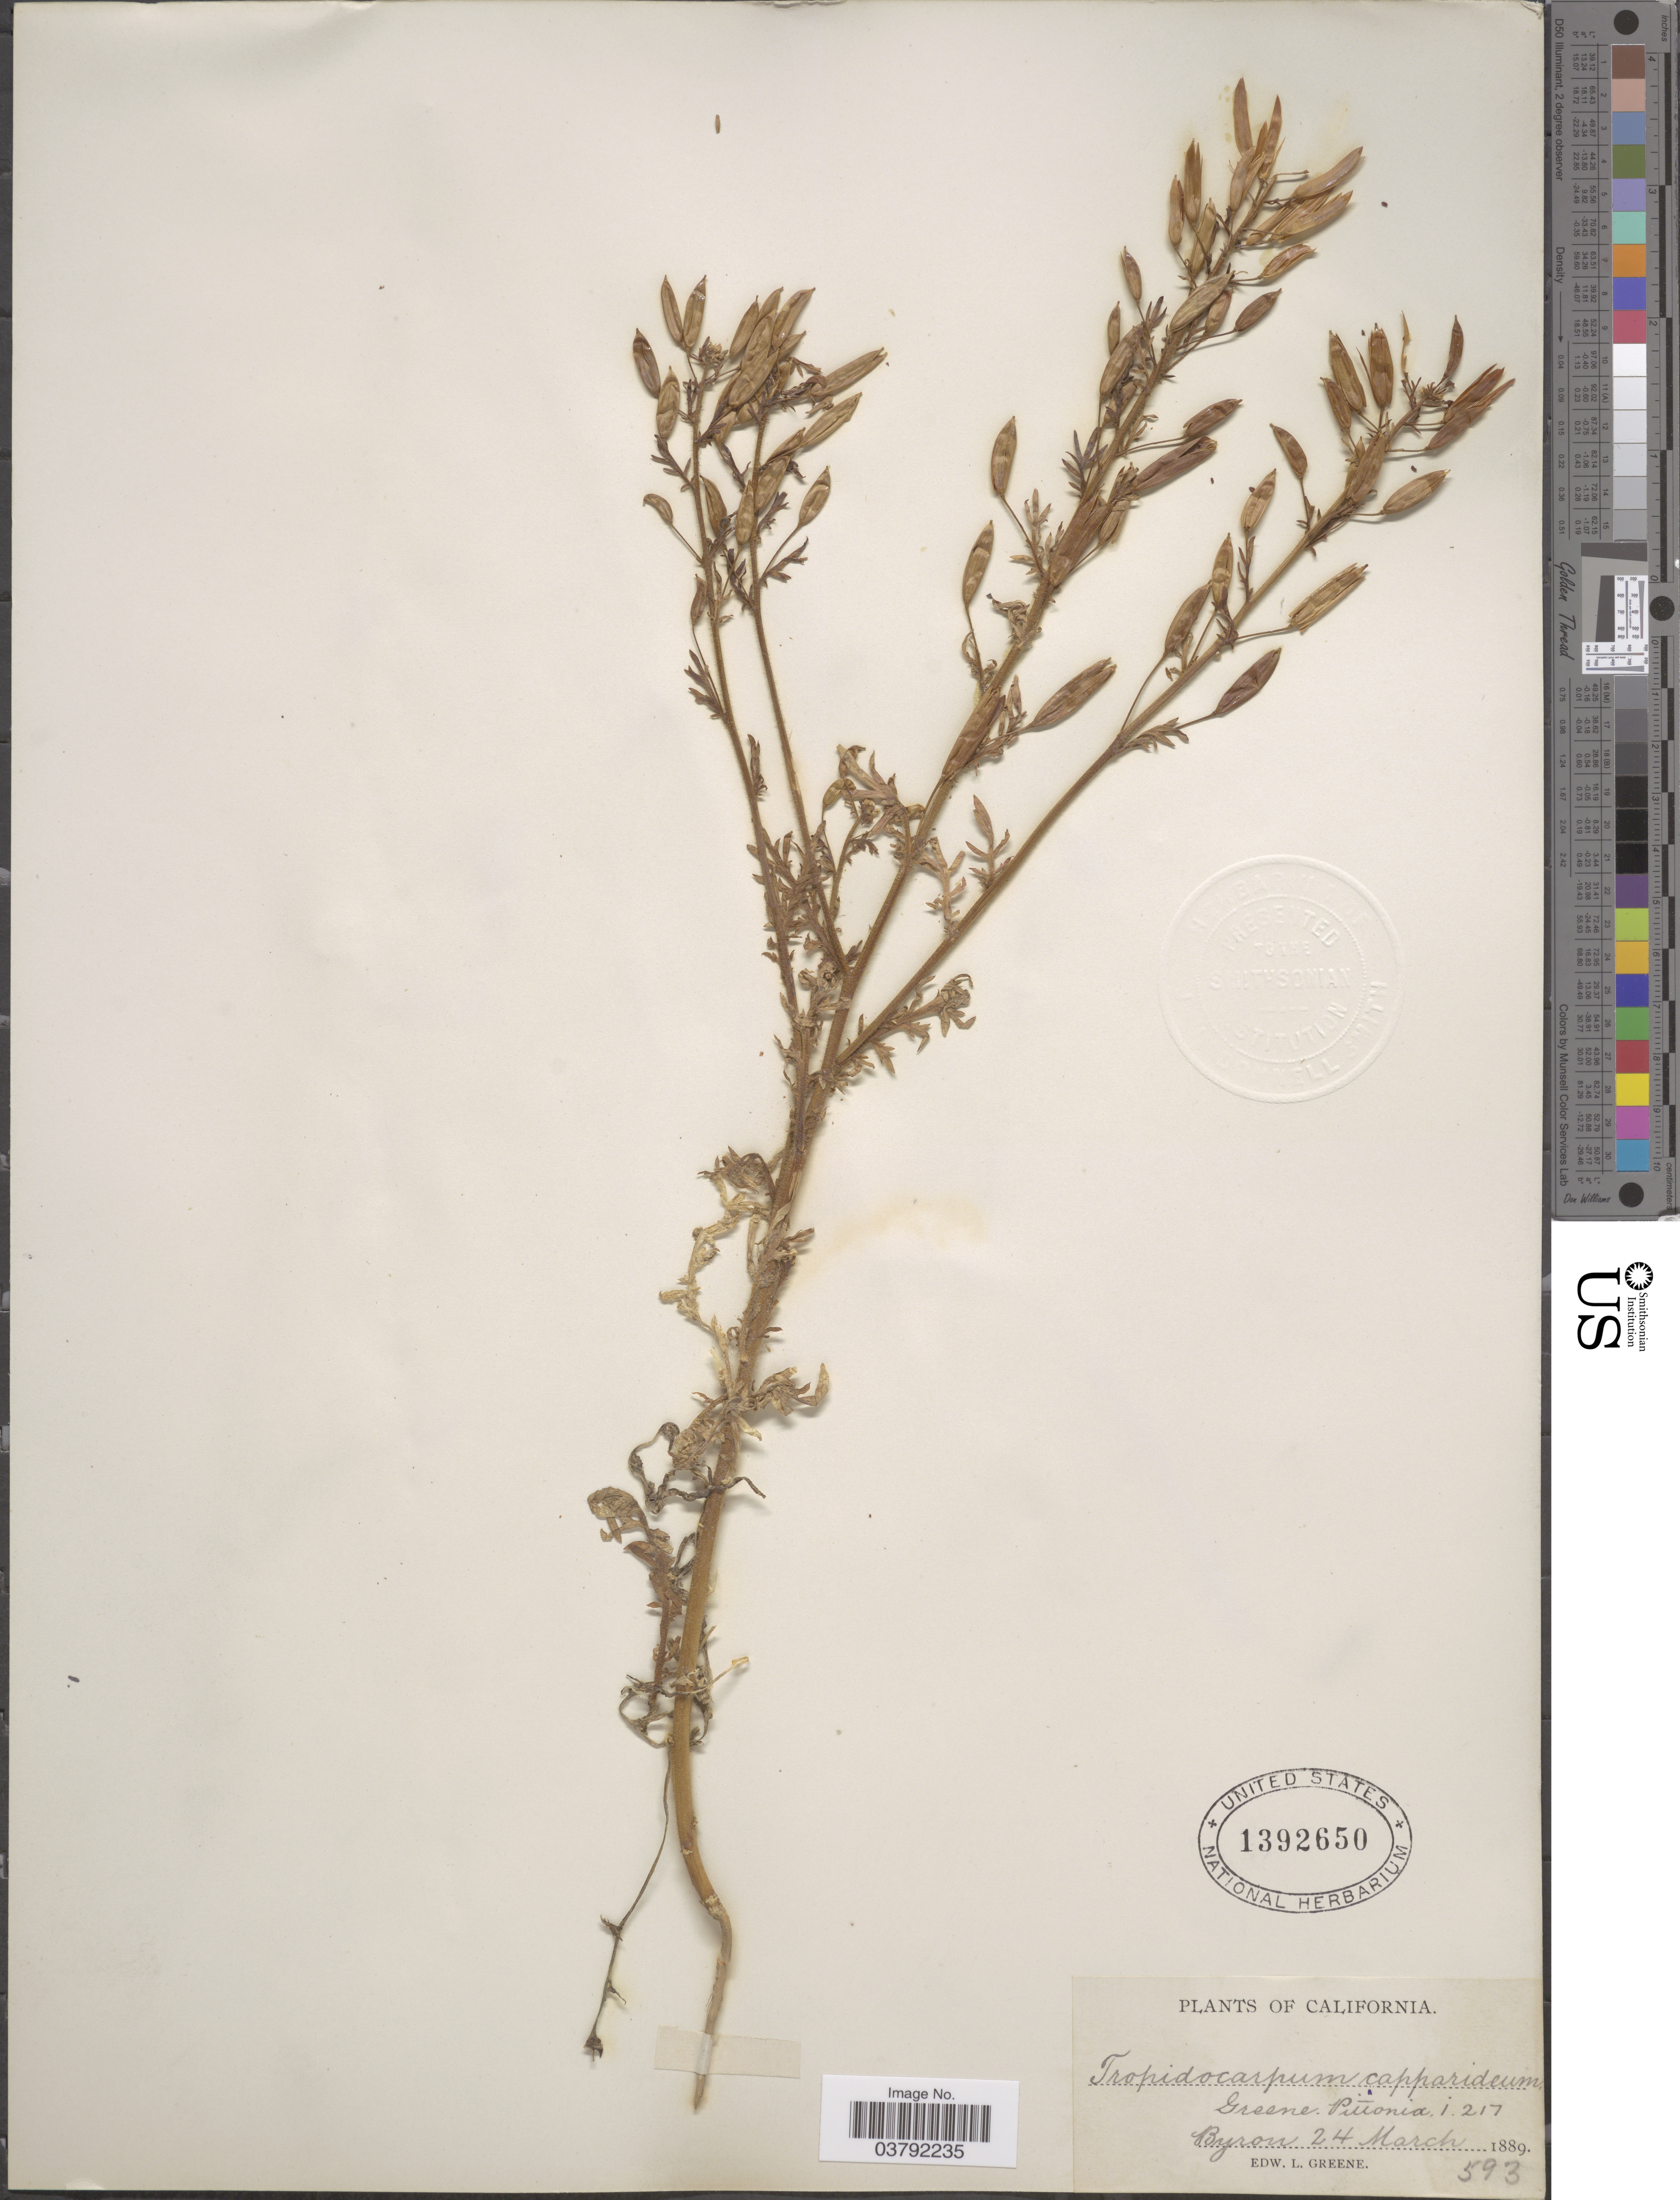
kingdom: Plantae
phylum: Tracheophyta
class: Magnoliopsida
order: Brassicales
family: Brassicaceae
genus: Tropidocarpum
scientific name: Tropidocarpum capparideum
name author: (Al-Shehbaz) Al-Shehbaz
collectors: E. L. Greene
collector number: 593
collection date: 1889-03-24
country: United States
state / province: California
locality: Byron.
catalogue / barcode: US 1392650